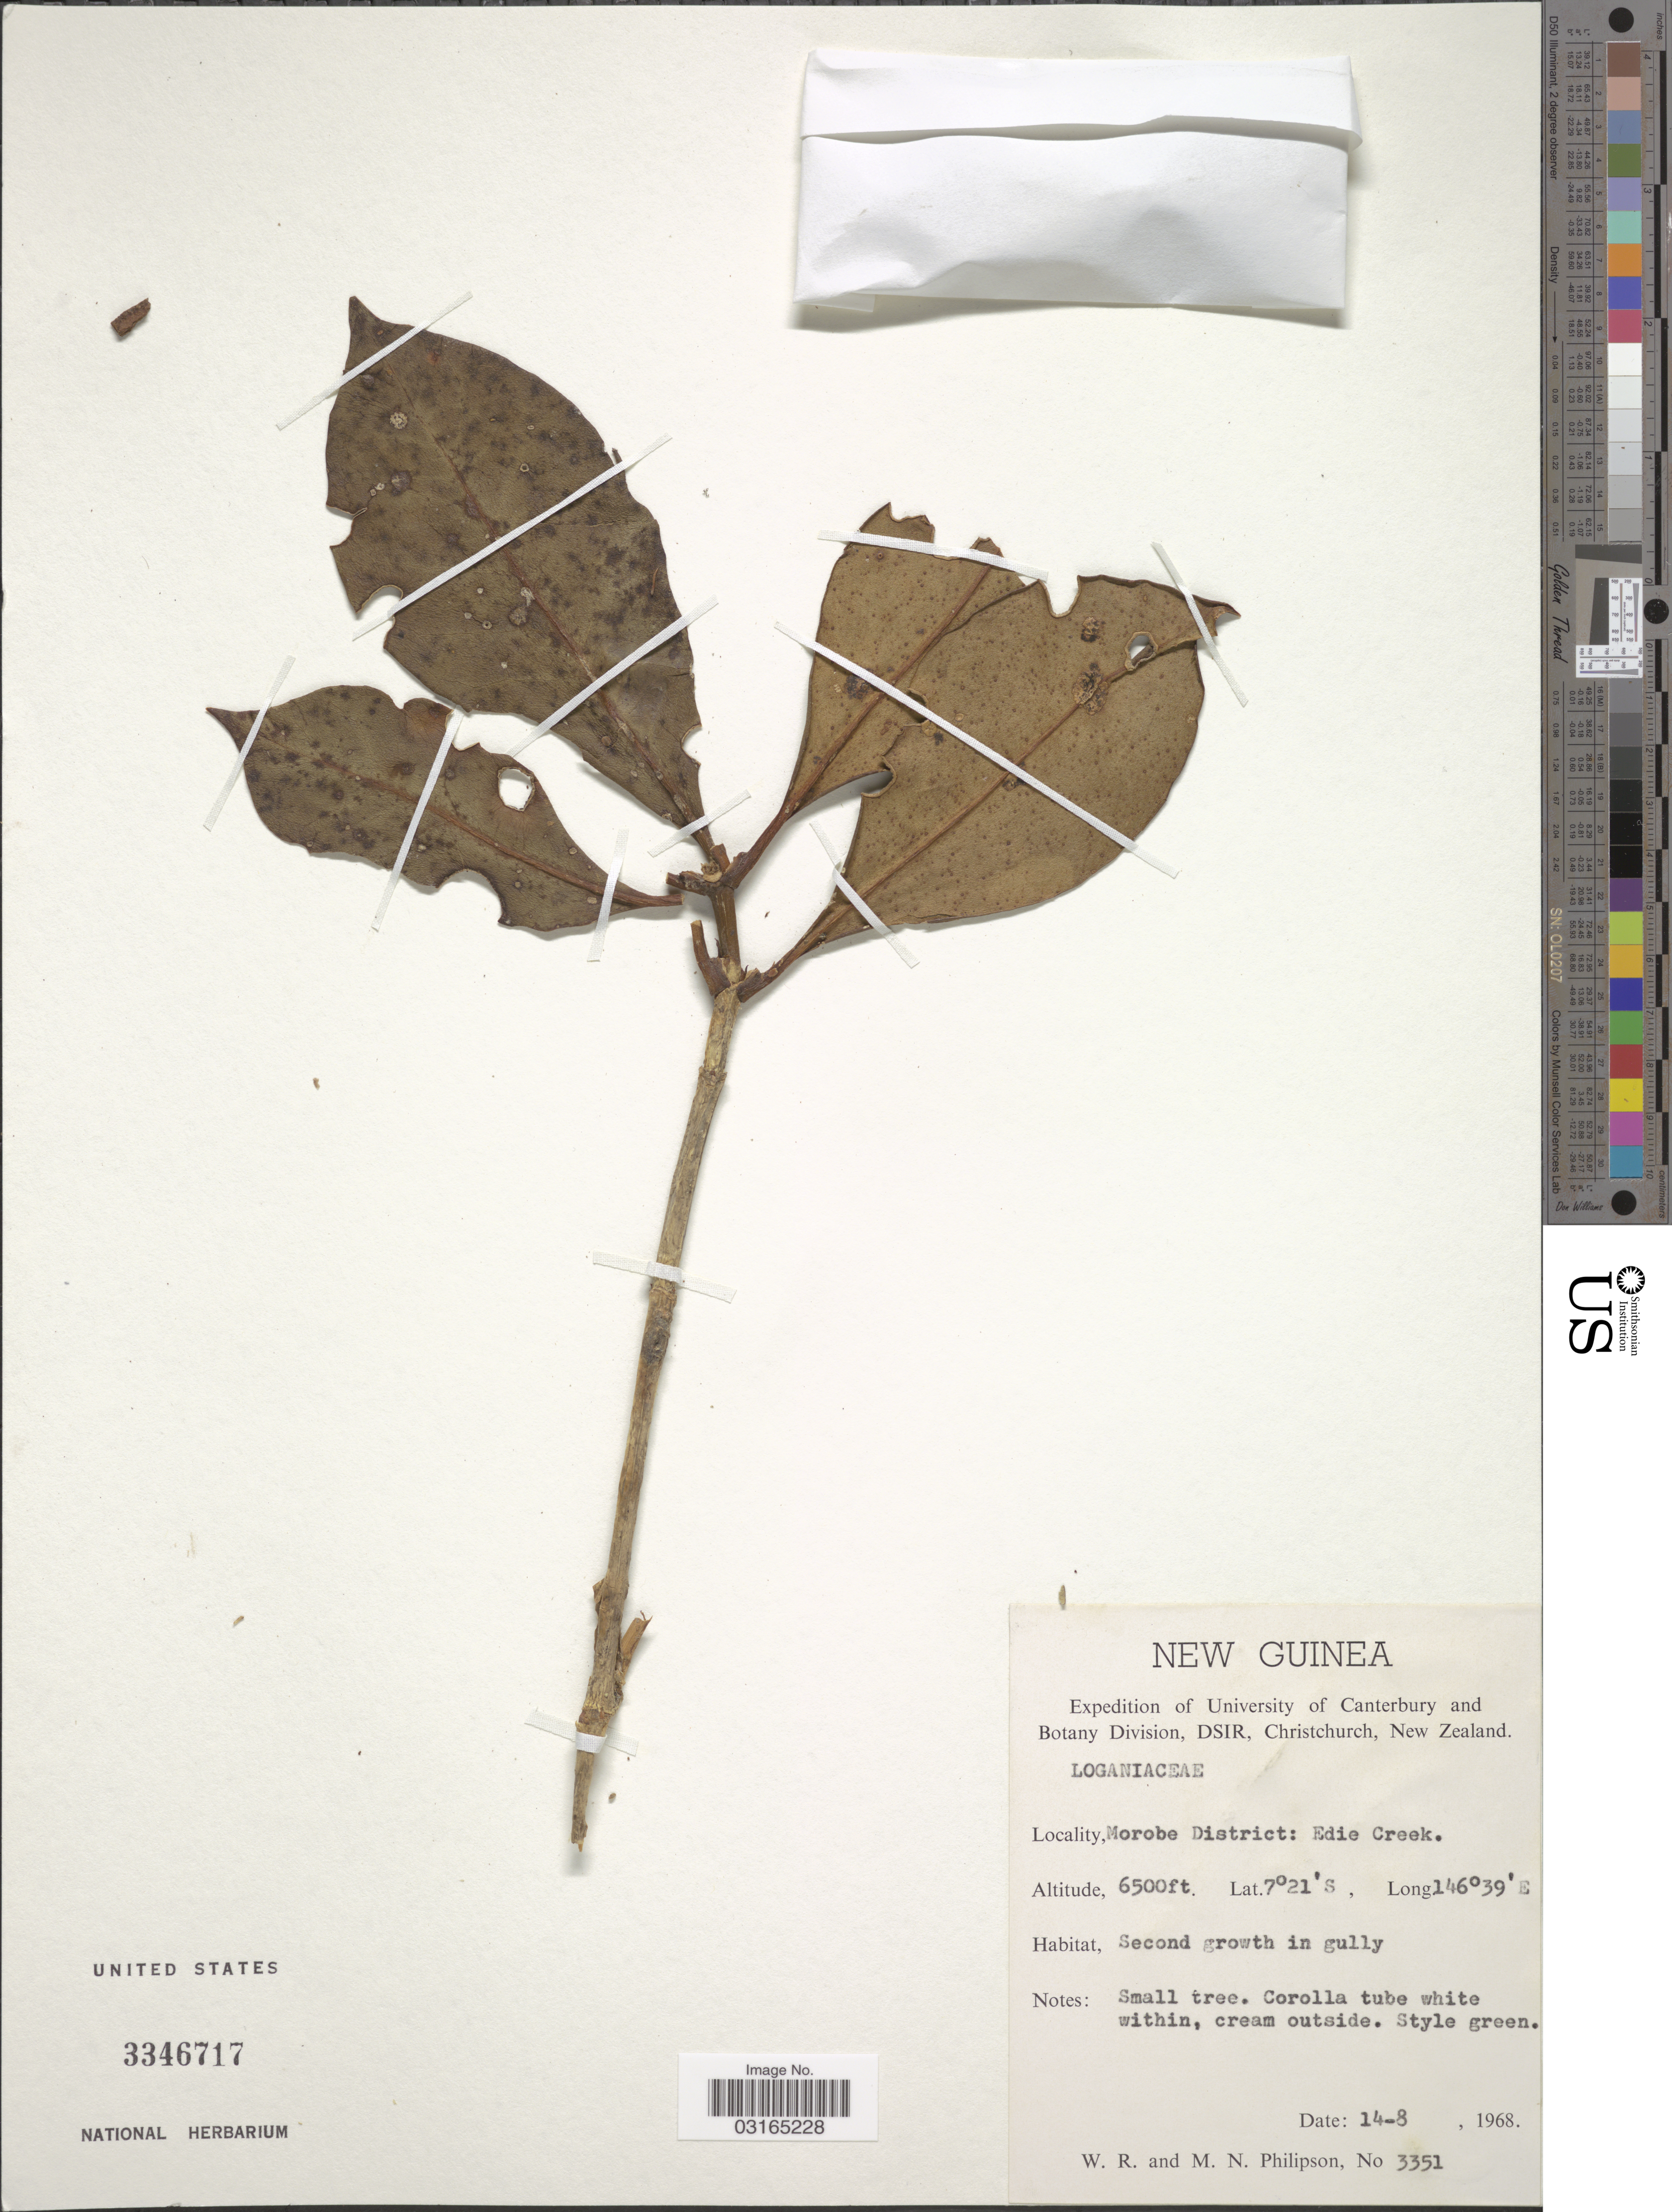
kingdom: Plantae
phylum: Tracheophyta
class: Magnoliopsida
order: Gentianales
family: Gentianaceae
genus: Fagraea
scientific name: Fagraea ceilanica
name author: Thunb.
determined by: Leenhouts, Pieter W.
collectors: M. Philipson & W. R. Philipson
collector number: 3351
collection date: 1968-08-14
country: Papua New Guinea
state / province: Morobe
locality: New Guinea. Morobe District: Edie Creek.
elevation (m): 1981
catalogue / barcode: US 3346717